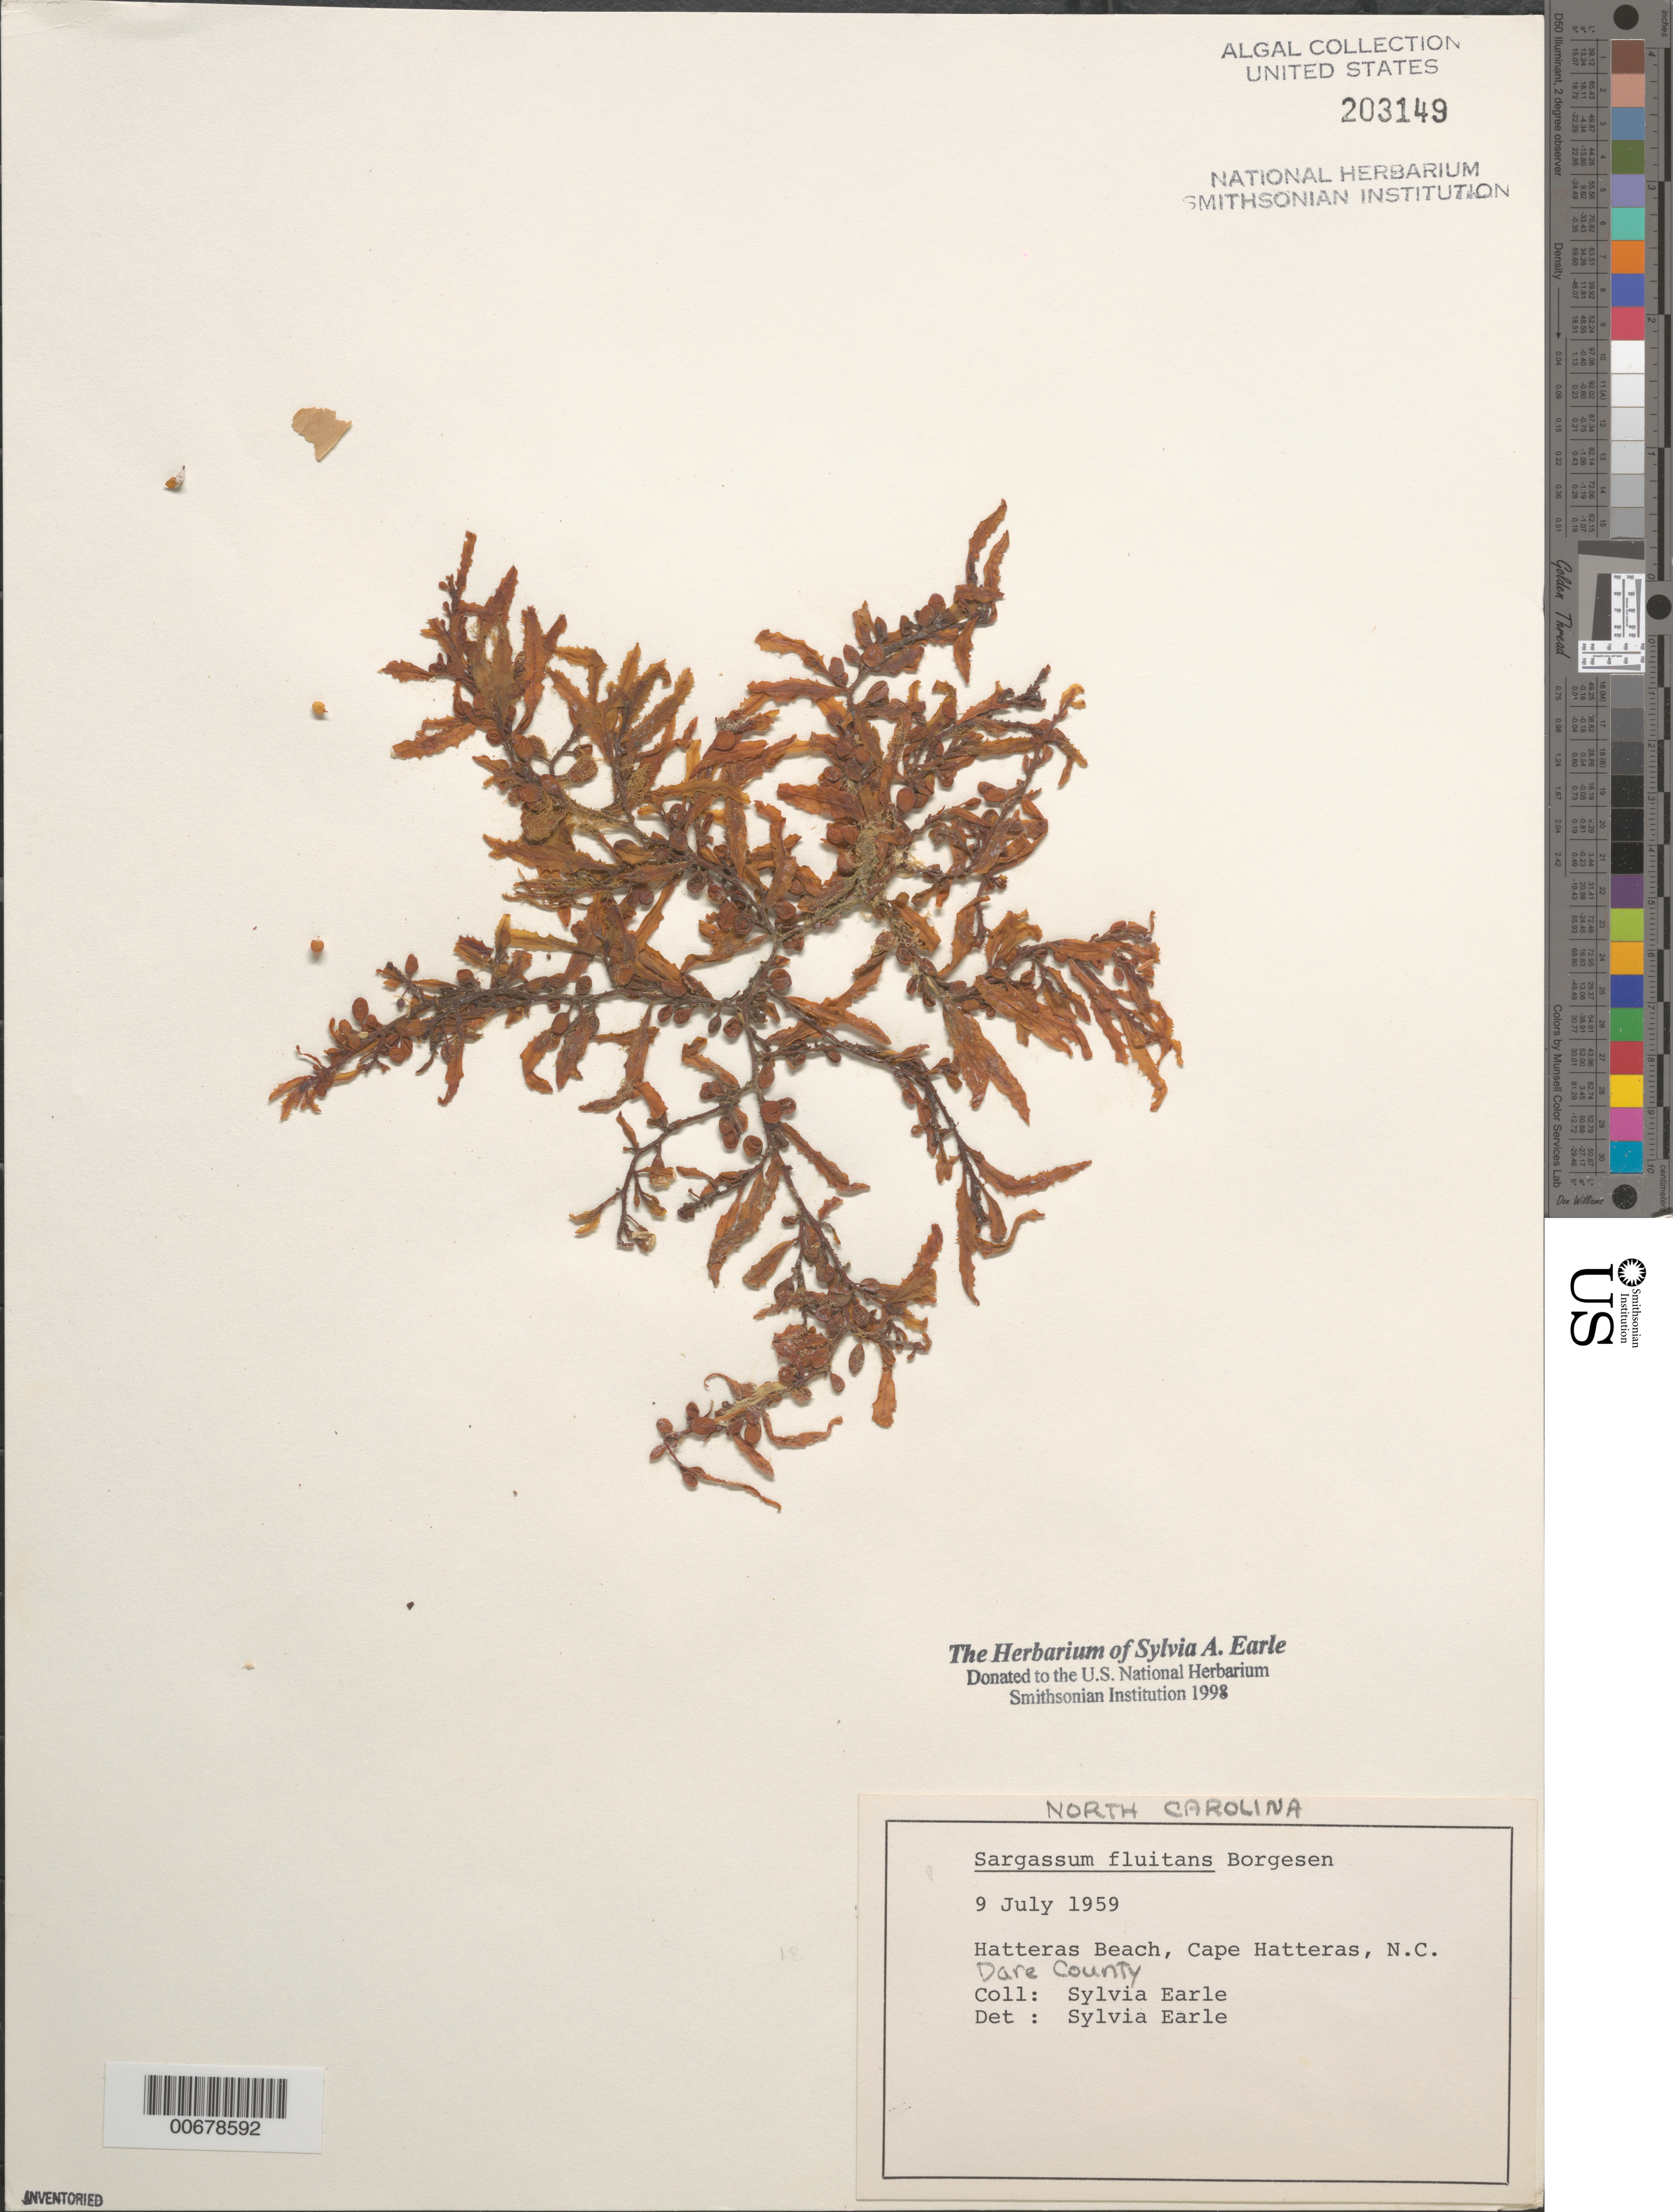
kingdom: Chromista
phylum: Ochrophyta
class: Phaeophyceae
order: Fucales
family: Sargassaceae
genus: Sargassum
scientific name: Sargassum fluitans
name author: (Børgesen) Børgesen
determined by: Earle, S. A.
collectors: S. A. Earle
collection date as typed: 09 Jul 1959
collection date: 1959-07-09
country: United States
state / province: North Carolina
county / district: Dare County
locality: Hatteras Beach, Cape Hatteras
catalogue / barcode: US 203149